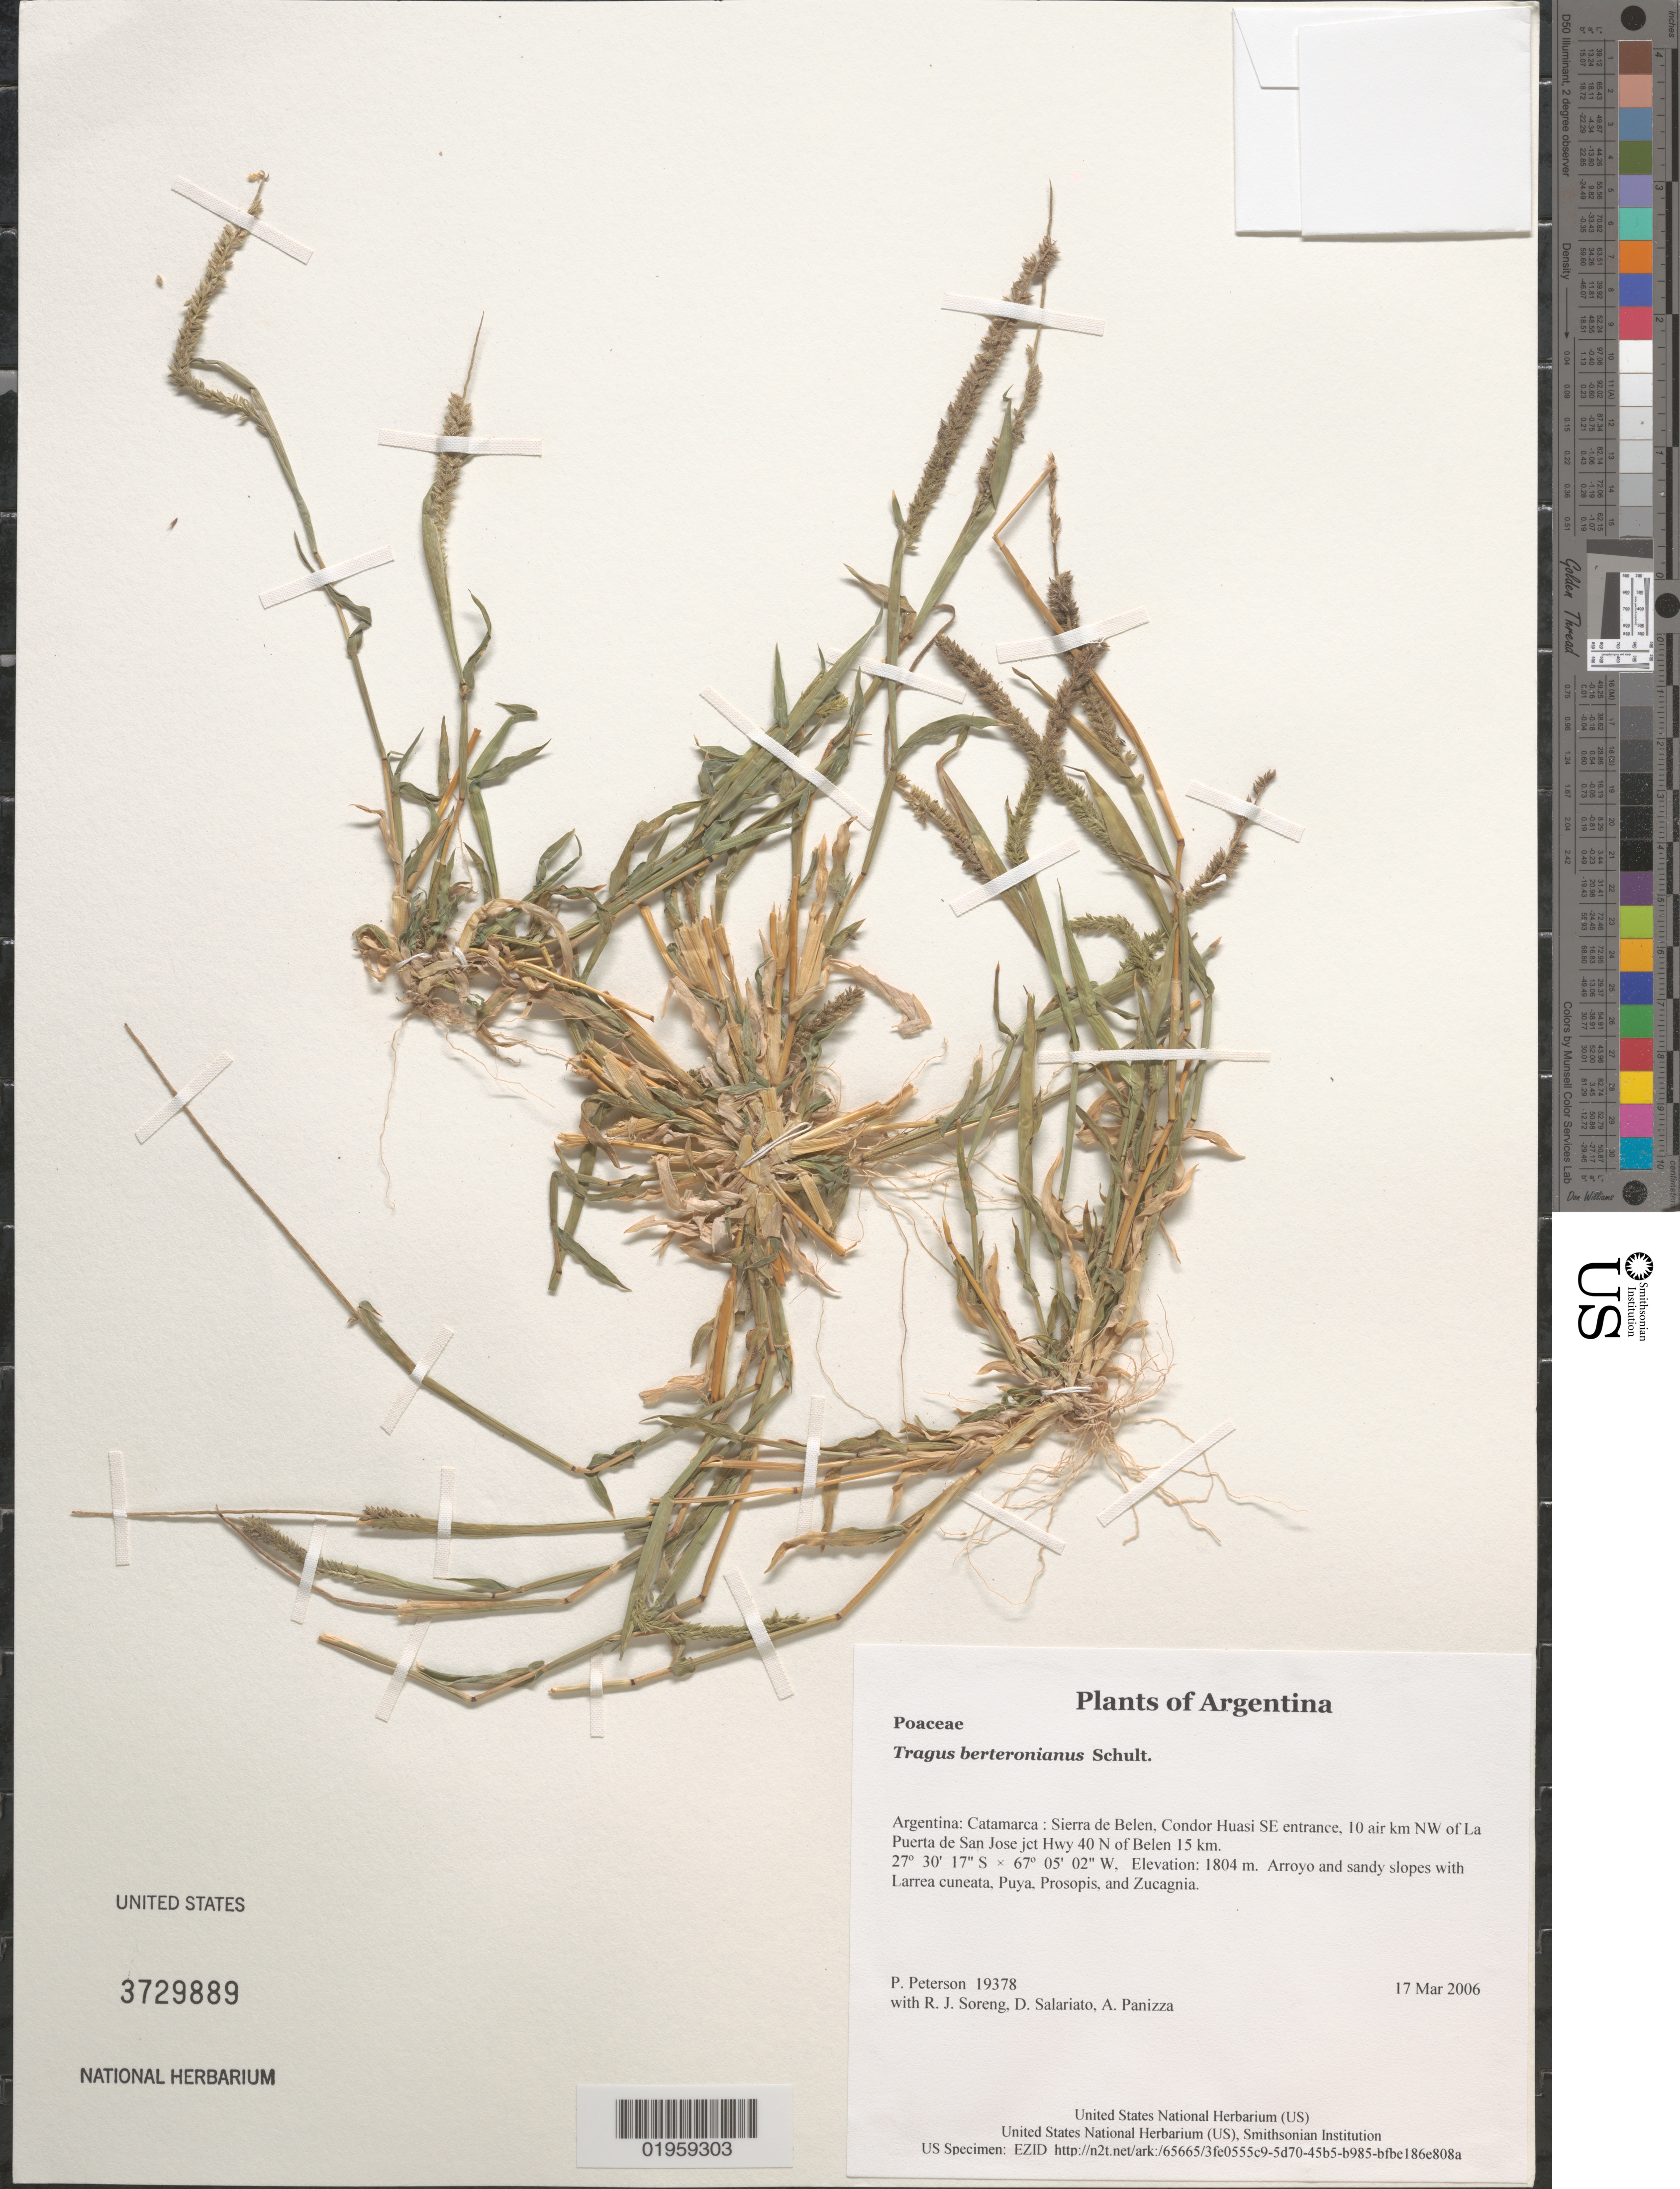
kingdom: Plantae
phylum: Tracheophyta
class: Liliopsida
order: Poales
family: Poaceae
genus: Tragus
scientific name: Tragus berteronianus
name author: Schult.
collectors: P. M. Peterson, R. J. Soreng, D. Salariato & A. Panizza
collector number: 19378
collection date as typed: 17 Mar 2006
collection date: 2006-03-17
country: Argentina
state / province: Catamarca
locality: Sierra de Belen, Condor Huasi SE entrance, 10 air km NW of La Puerta de San Jose jct Hwy 40 N of Belen 15 km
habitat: Arroyo and sandy slopes with Larrea cuneata, Puya, Prosopis, and Zucagnia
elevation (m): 1804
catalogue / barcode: US 3729889